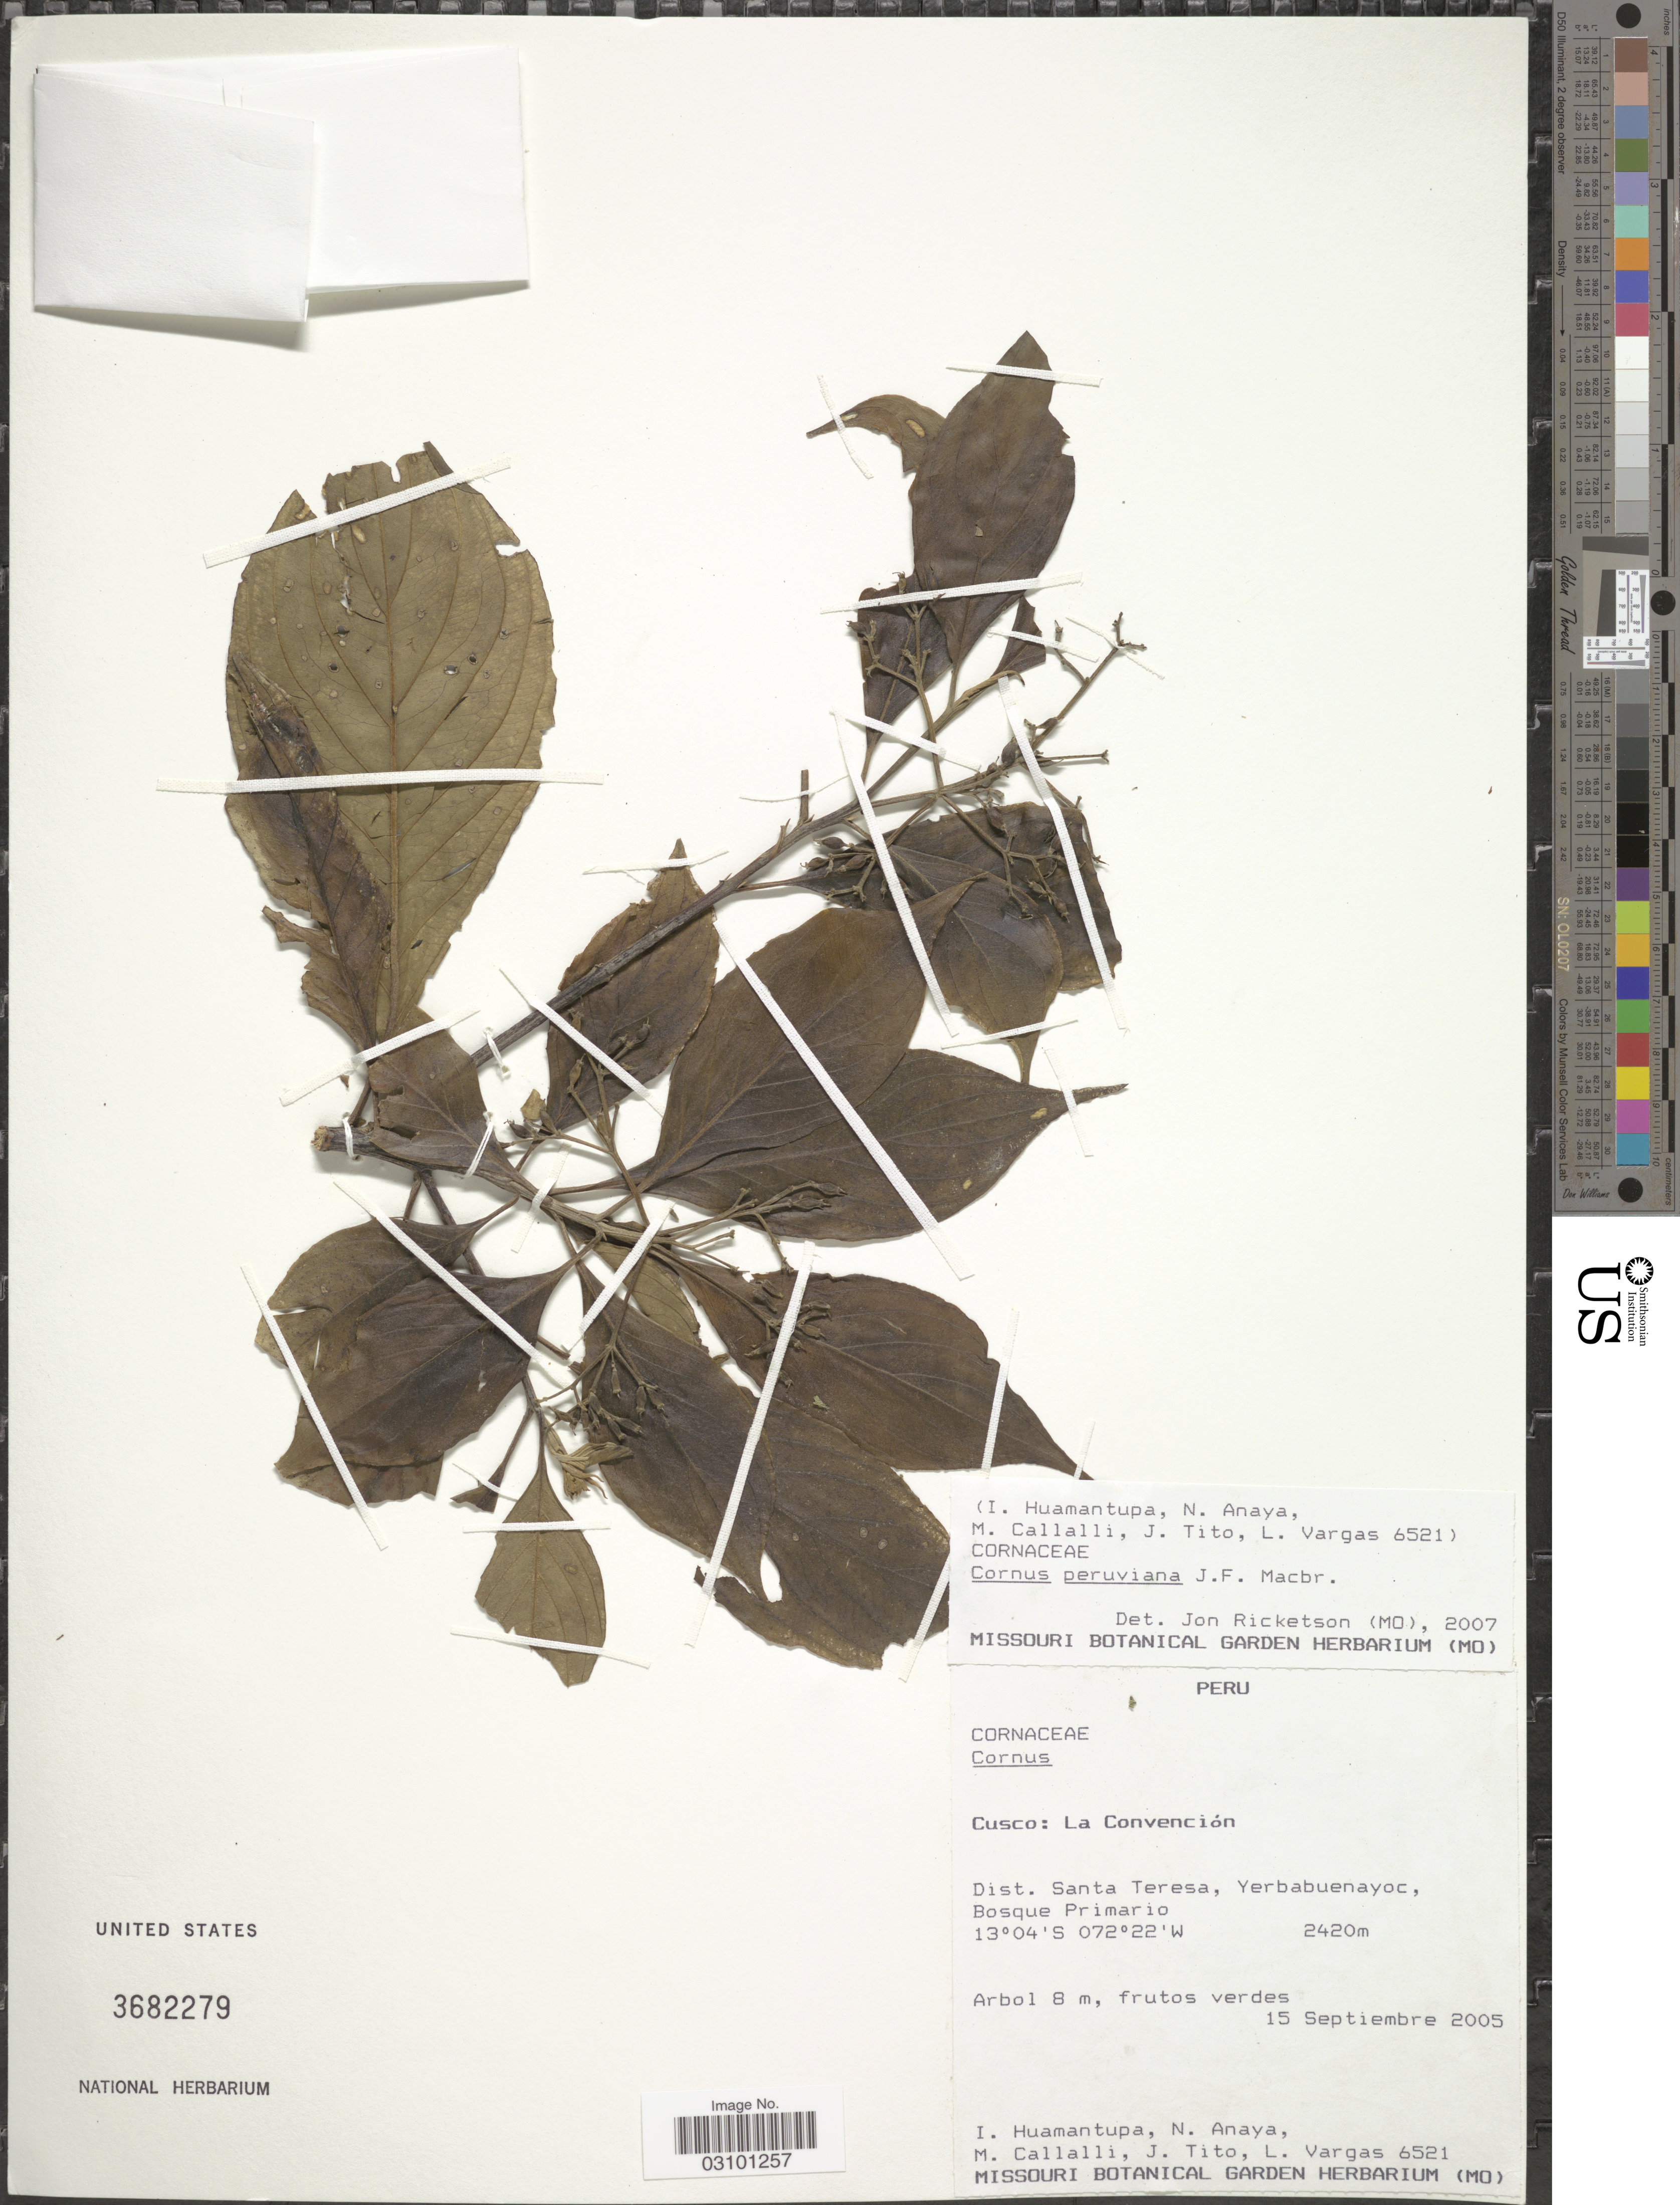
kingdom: Plantae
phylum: Tracheophyta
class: Magnoliopsida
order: Cornales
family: Cornaceae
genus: Cornus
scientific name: Cornus peruviana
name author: J.F. Macbr.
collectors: I. Huamantupa, N. Anaya, M. Callalli, J. Tito & L. Vargas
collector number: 6521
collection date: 2005-09-15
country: Peru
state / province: Cusco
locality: La Convención. Dist. Santa Teresa, Yerbabuenayoc, Bosque Primario.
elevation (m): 2420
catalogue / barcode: US 3682279